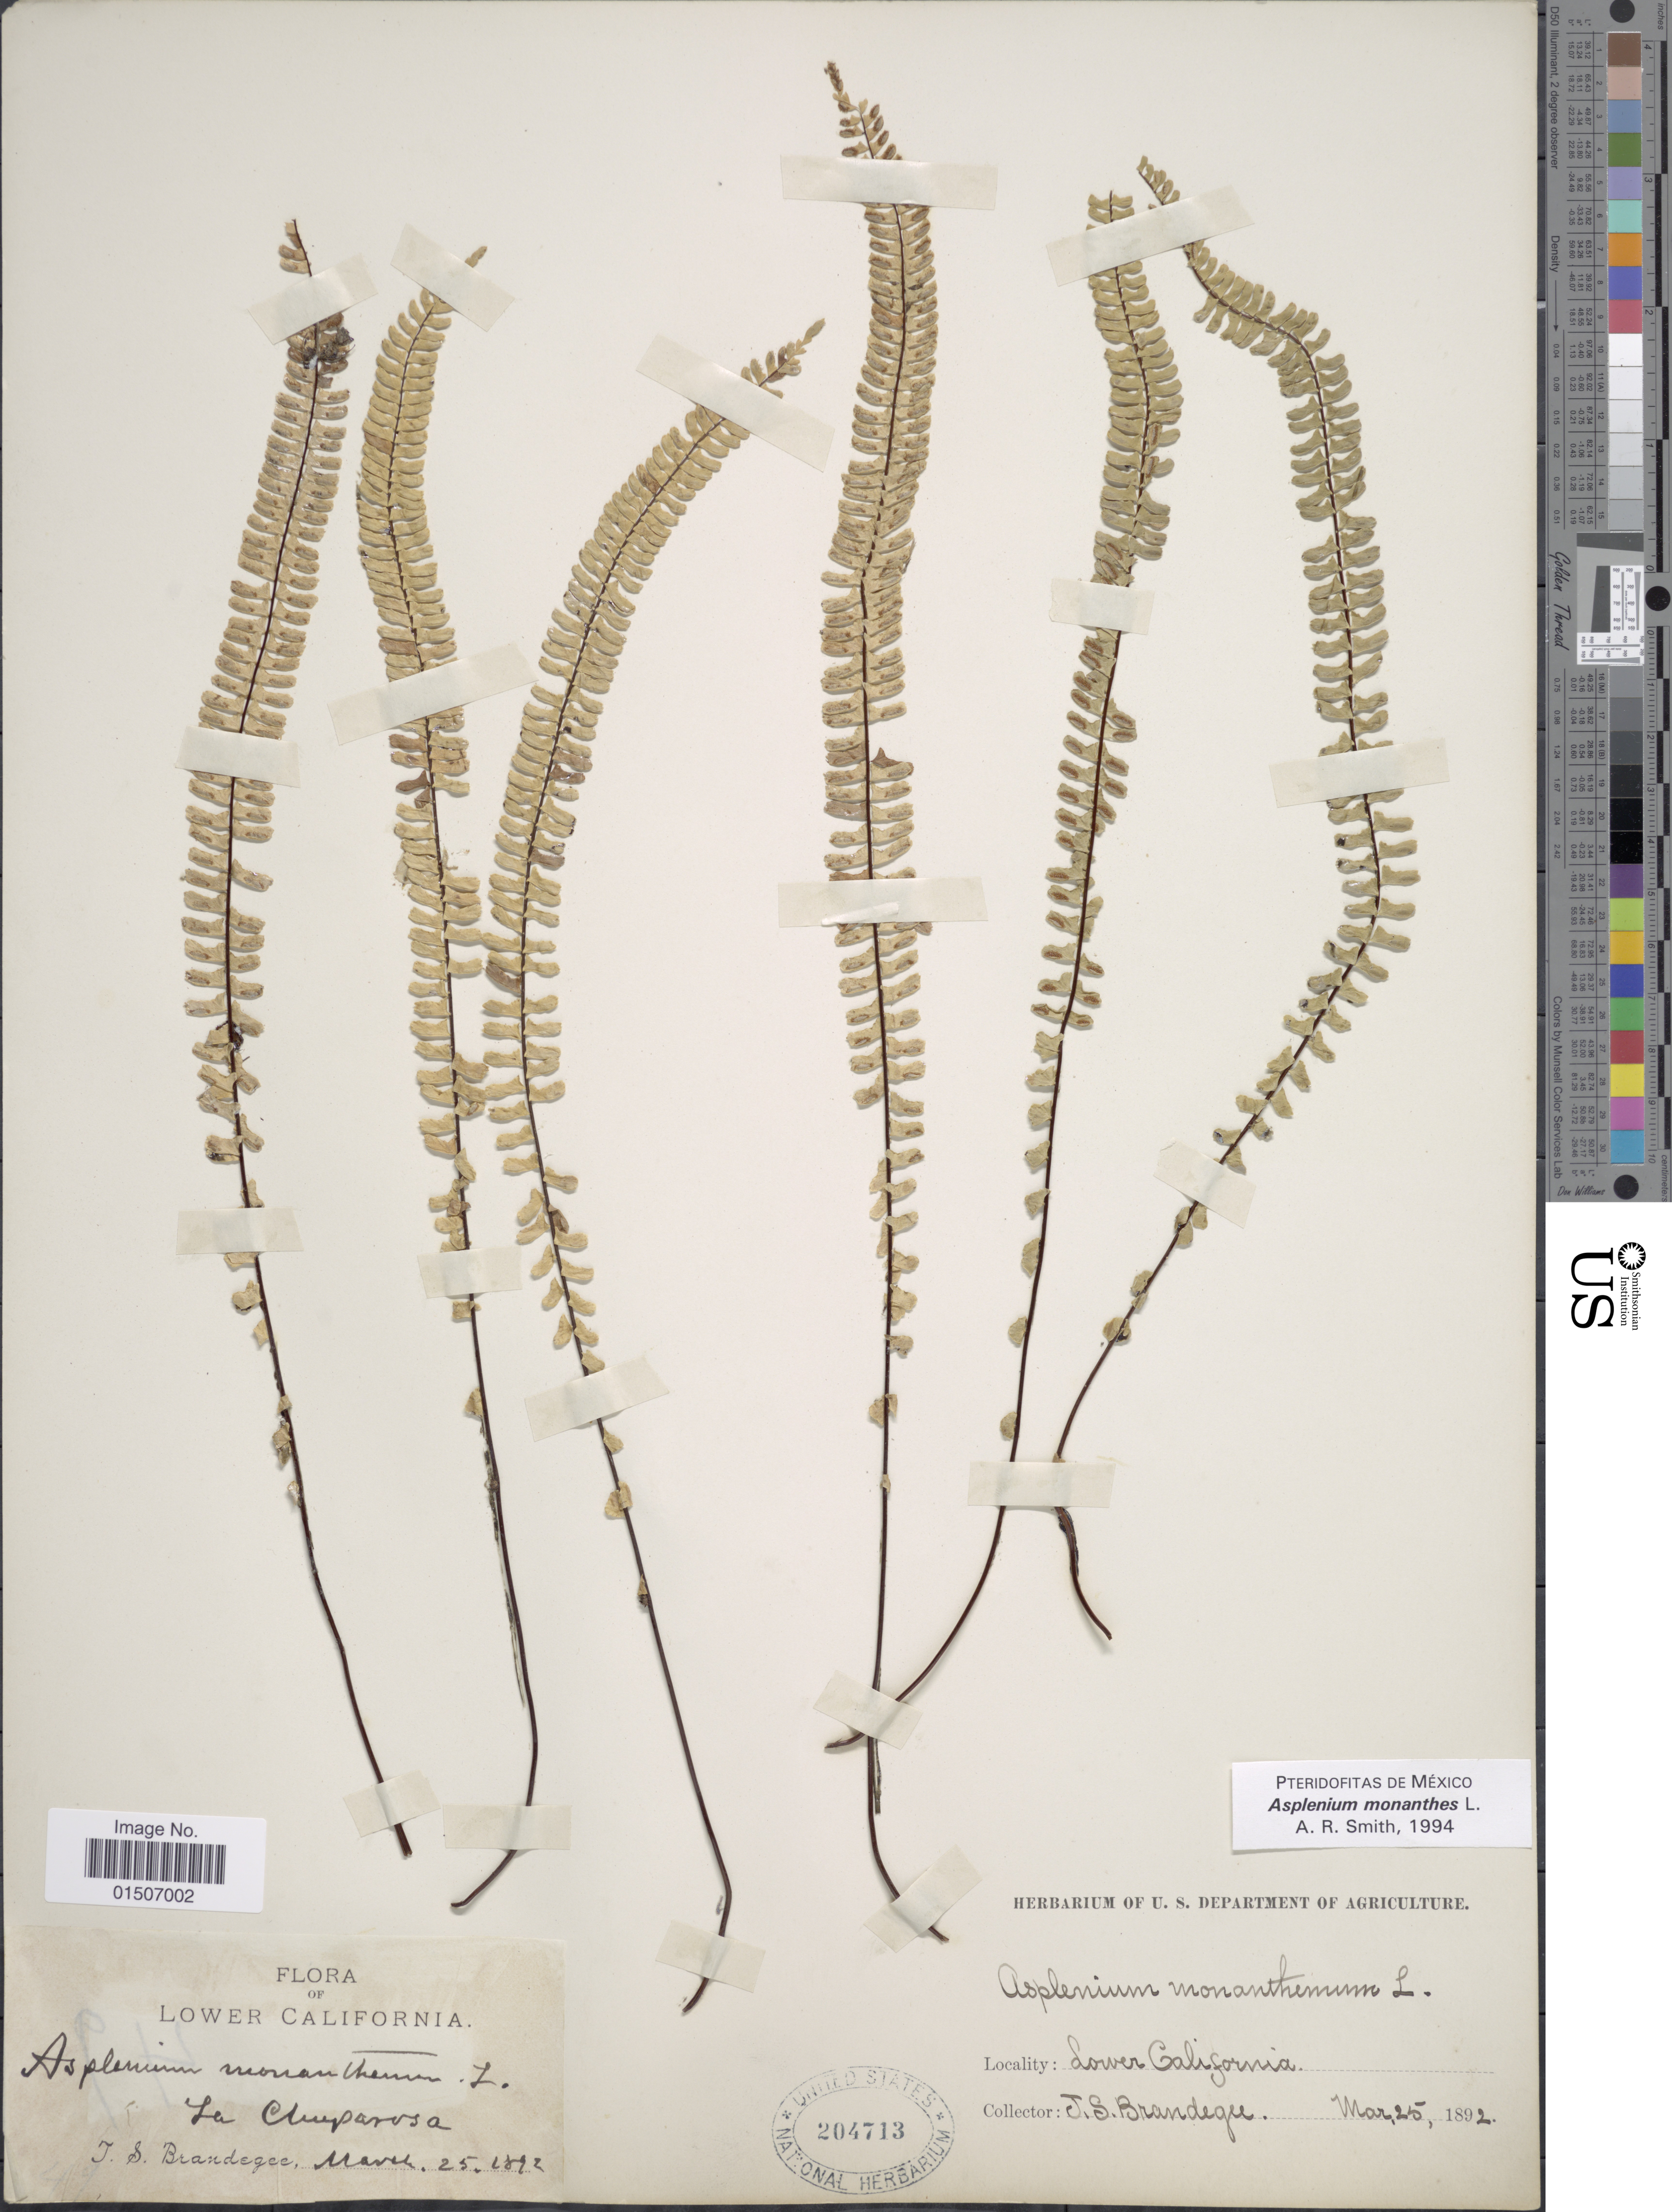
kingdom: Plantae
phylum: Tracheophyta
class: Polypodiopsida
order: Polypodiales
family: Aspleniaceae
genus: Asplenium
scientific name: Asplenium monanthes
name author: L.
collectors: J. S. Brandegee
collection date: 1892-03-25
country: Mexico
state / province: Baja California Norte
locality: Lower California, La Chuparosa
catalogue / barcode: US 204713